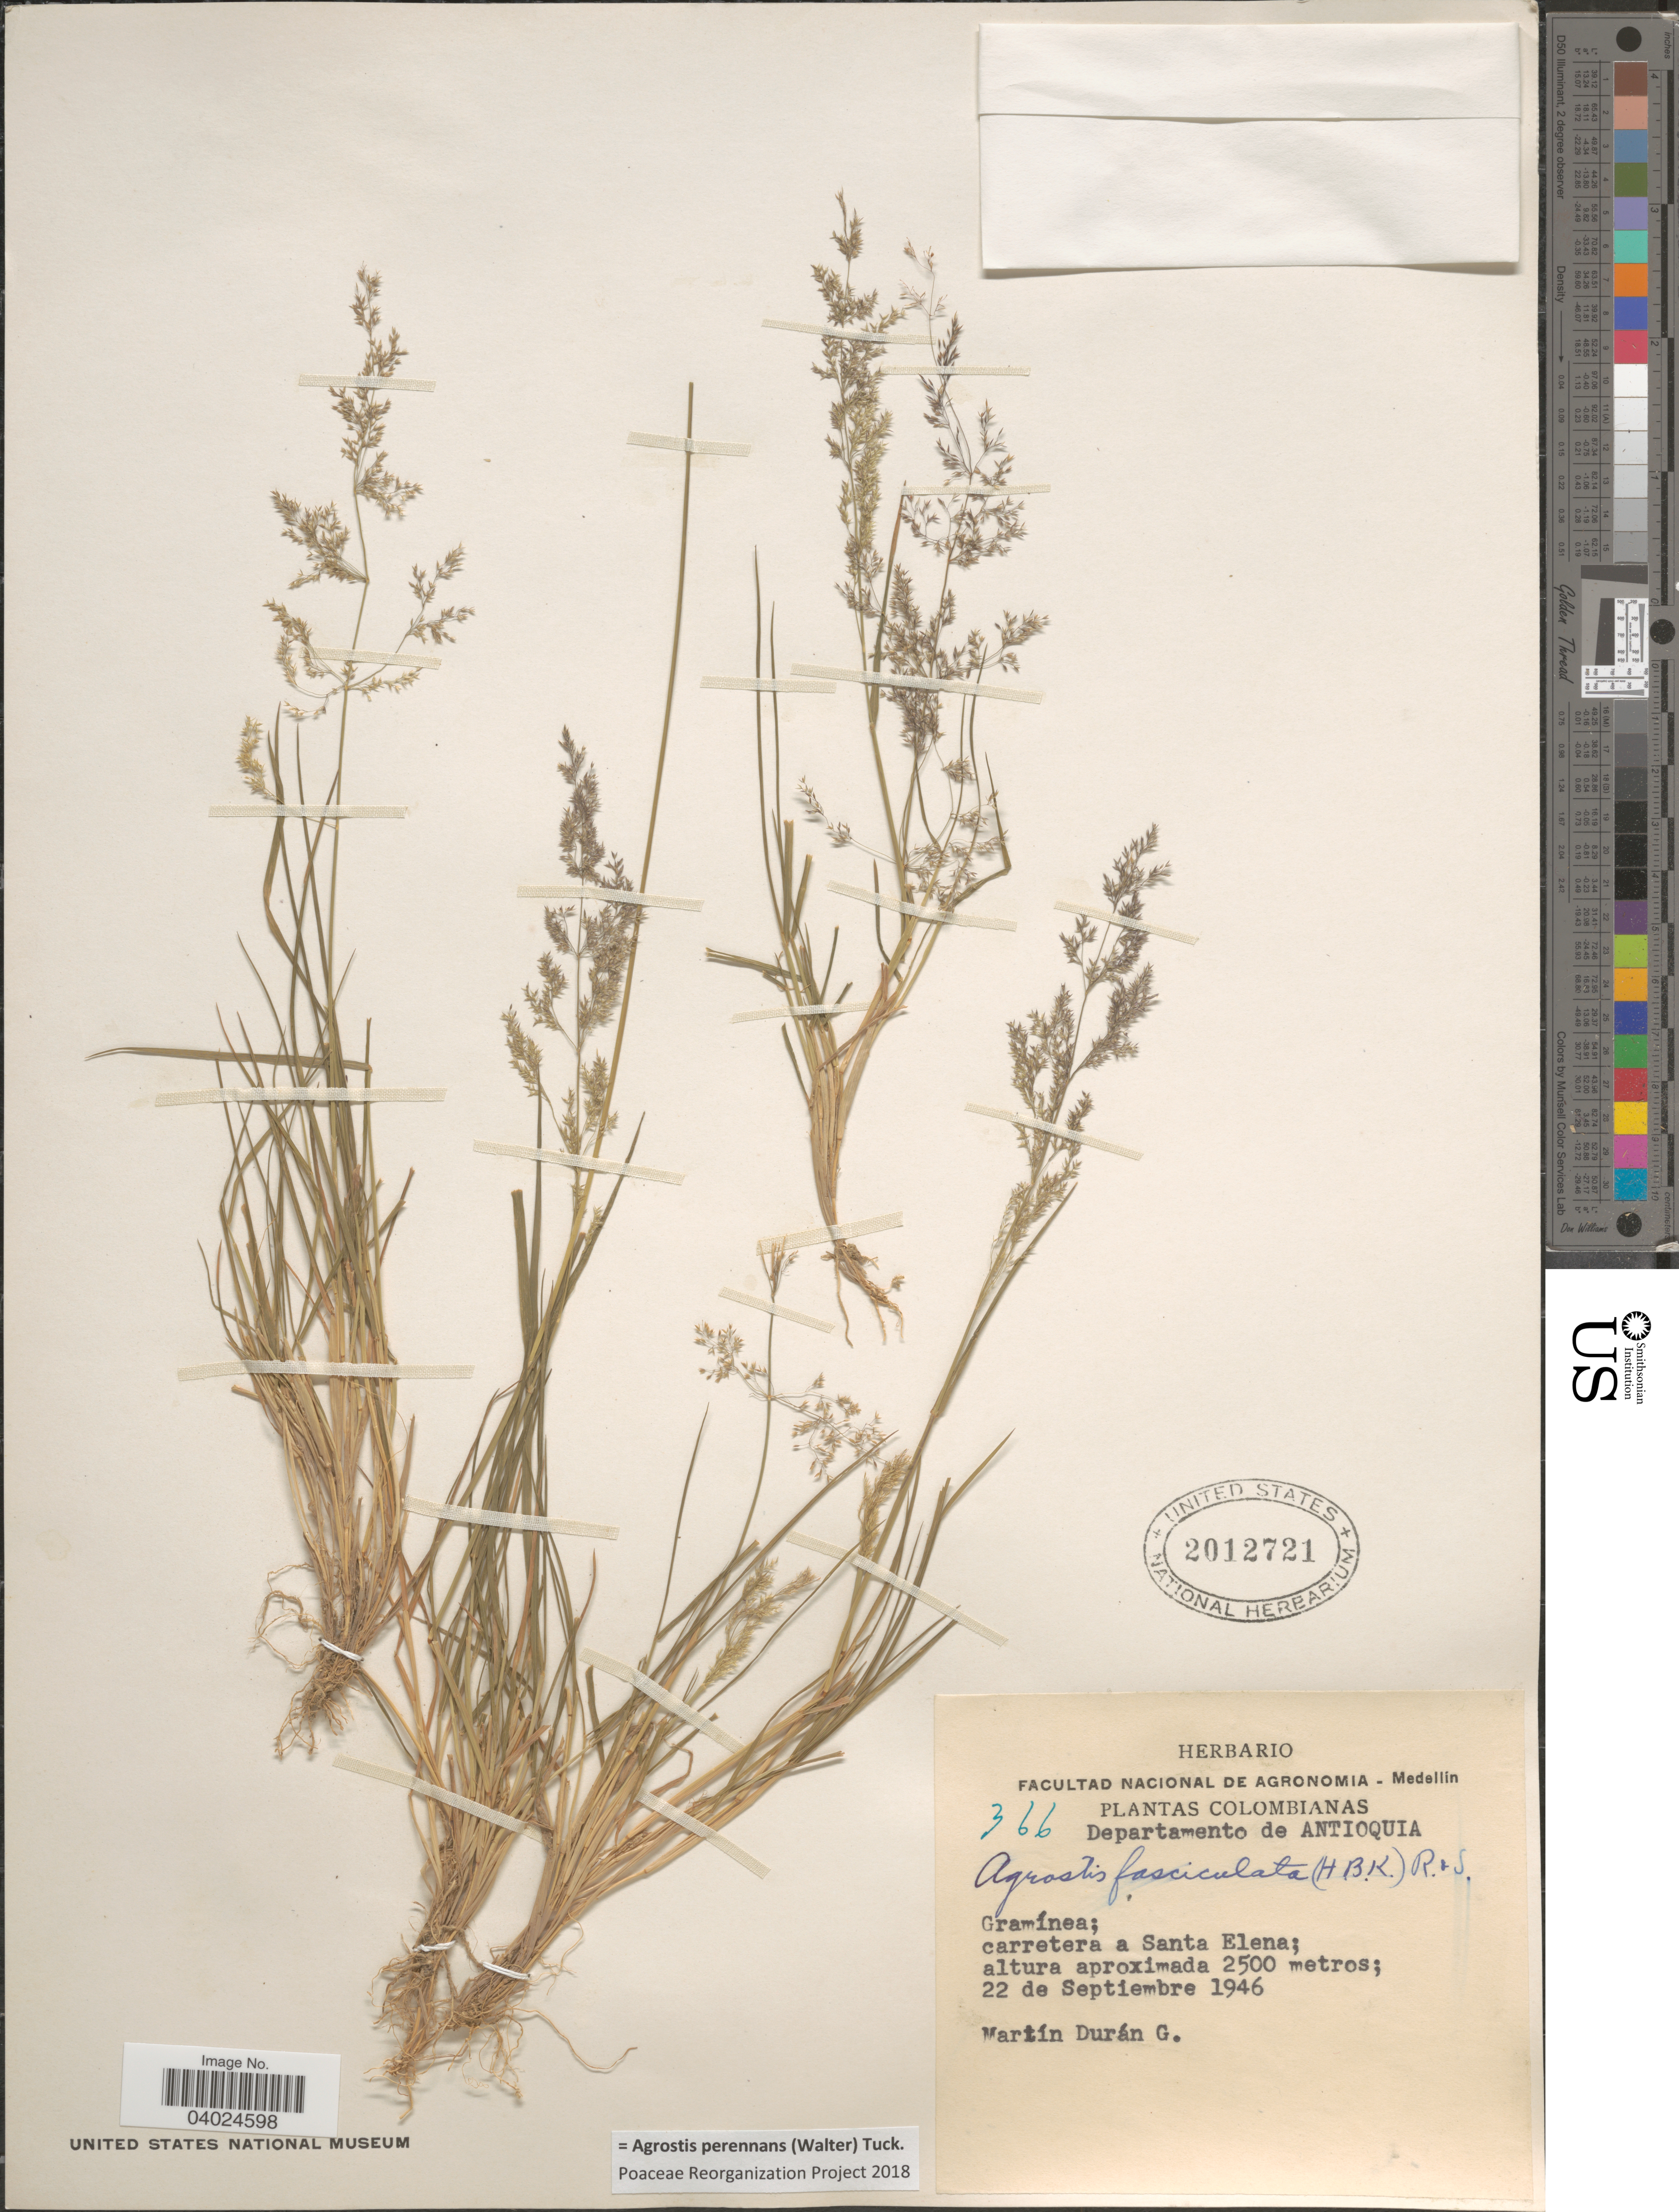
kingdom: Plantae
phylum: Tracheophyta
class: Liliopsida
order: Poales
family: Poaceae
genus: Agrostis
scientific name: Agrostis perennans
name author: (Walter) Tuck.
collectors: M. Duran G.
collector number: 366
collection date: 1946-09-22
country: Colombia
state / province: Antioquia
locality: Departamento de Antioquia. Carretera a Santa Elena.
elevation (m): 2500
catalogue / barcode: US 2012721